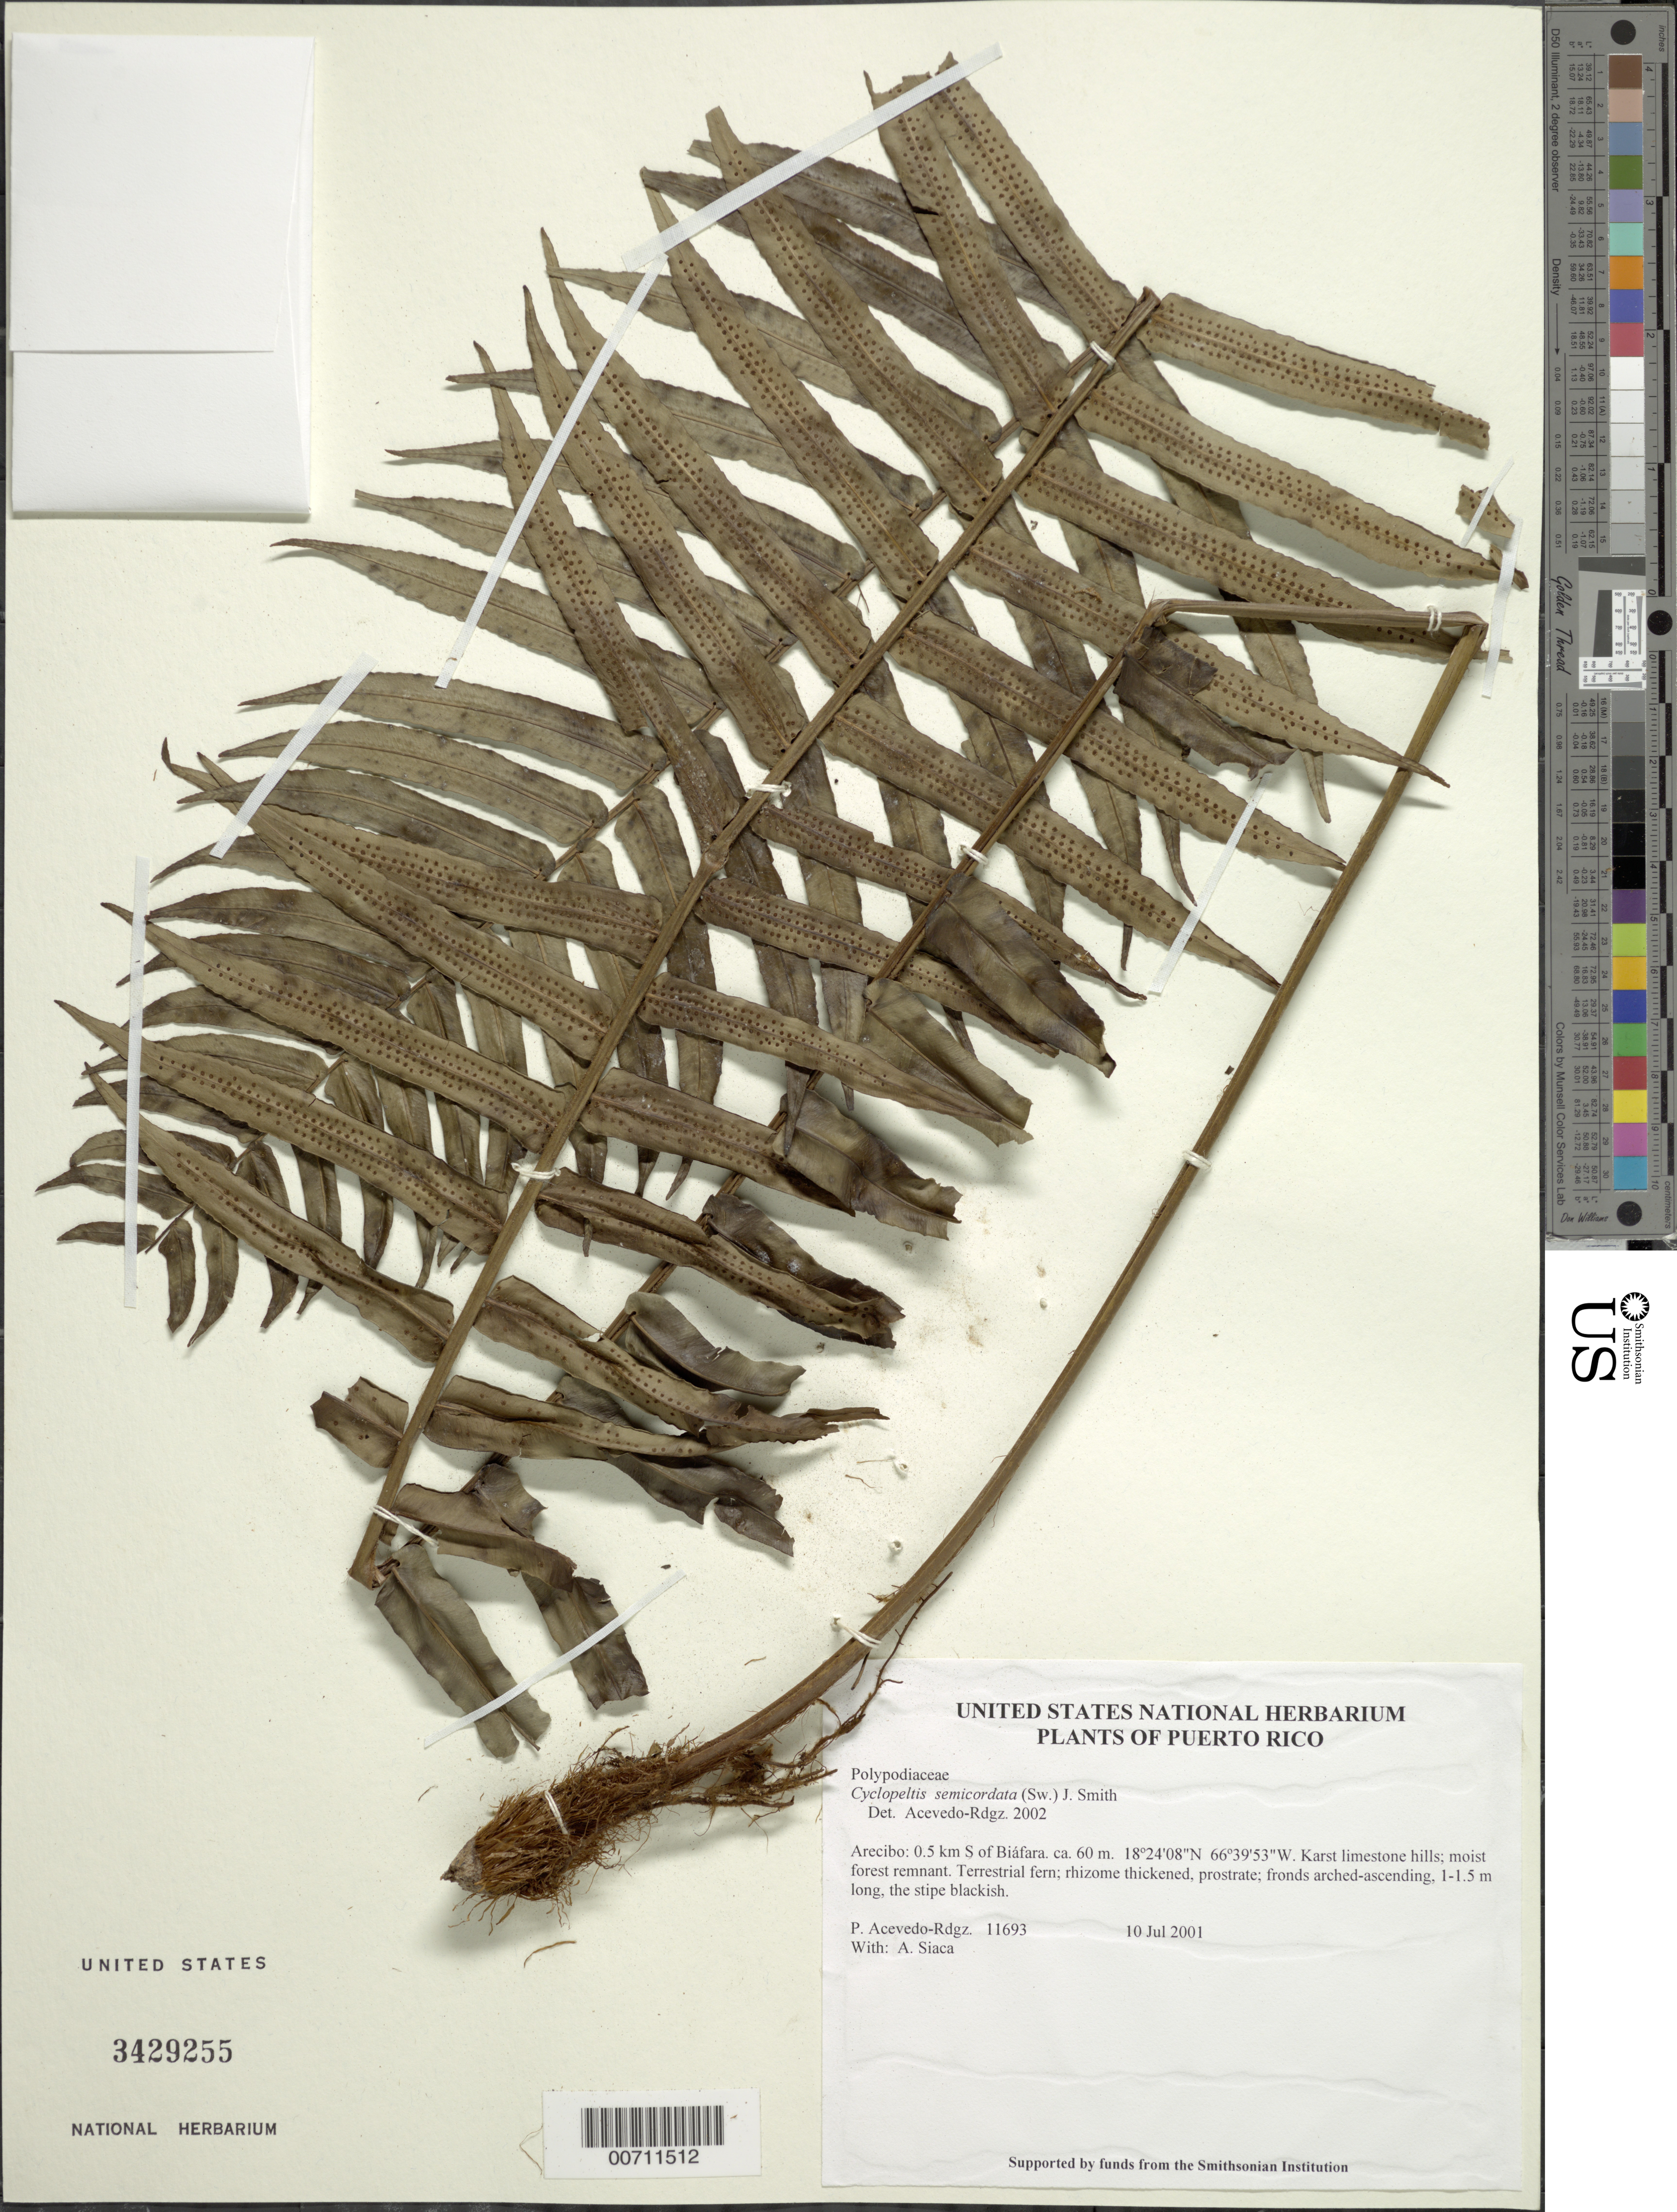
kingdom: Plantae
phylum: Tracheophyta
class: Polypodiopsida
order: Polypodiales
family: Lomariopsidaceae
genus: Cyclopeltis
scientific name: Cyclopeltis semicordata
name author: (Sw.) J. Sm.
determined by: Acevedo-Rodríguez, P., (BOT), Smithsonian Institution - National Museum of Natural History (UNITED STATES)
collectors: P. Acevedo-Rodr. & A. Siaca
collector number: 11693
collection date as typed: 10 Jul 2001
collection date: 2001-07-10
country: Puerto Rico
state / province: Arecibo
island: Puerto Rico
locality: Arecibo: 0.5 km S of Biáfara.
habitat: Karst limestone hills; moist forest remnant.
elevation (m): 60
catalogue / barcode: US 3429255